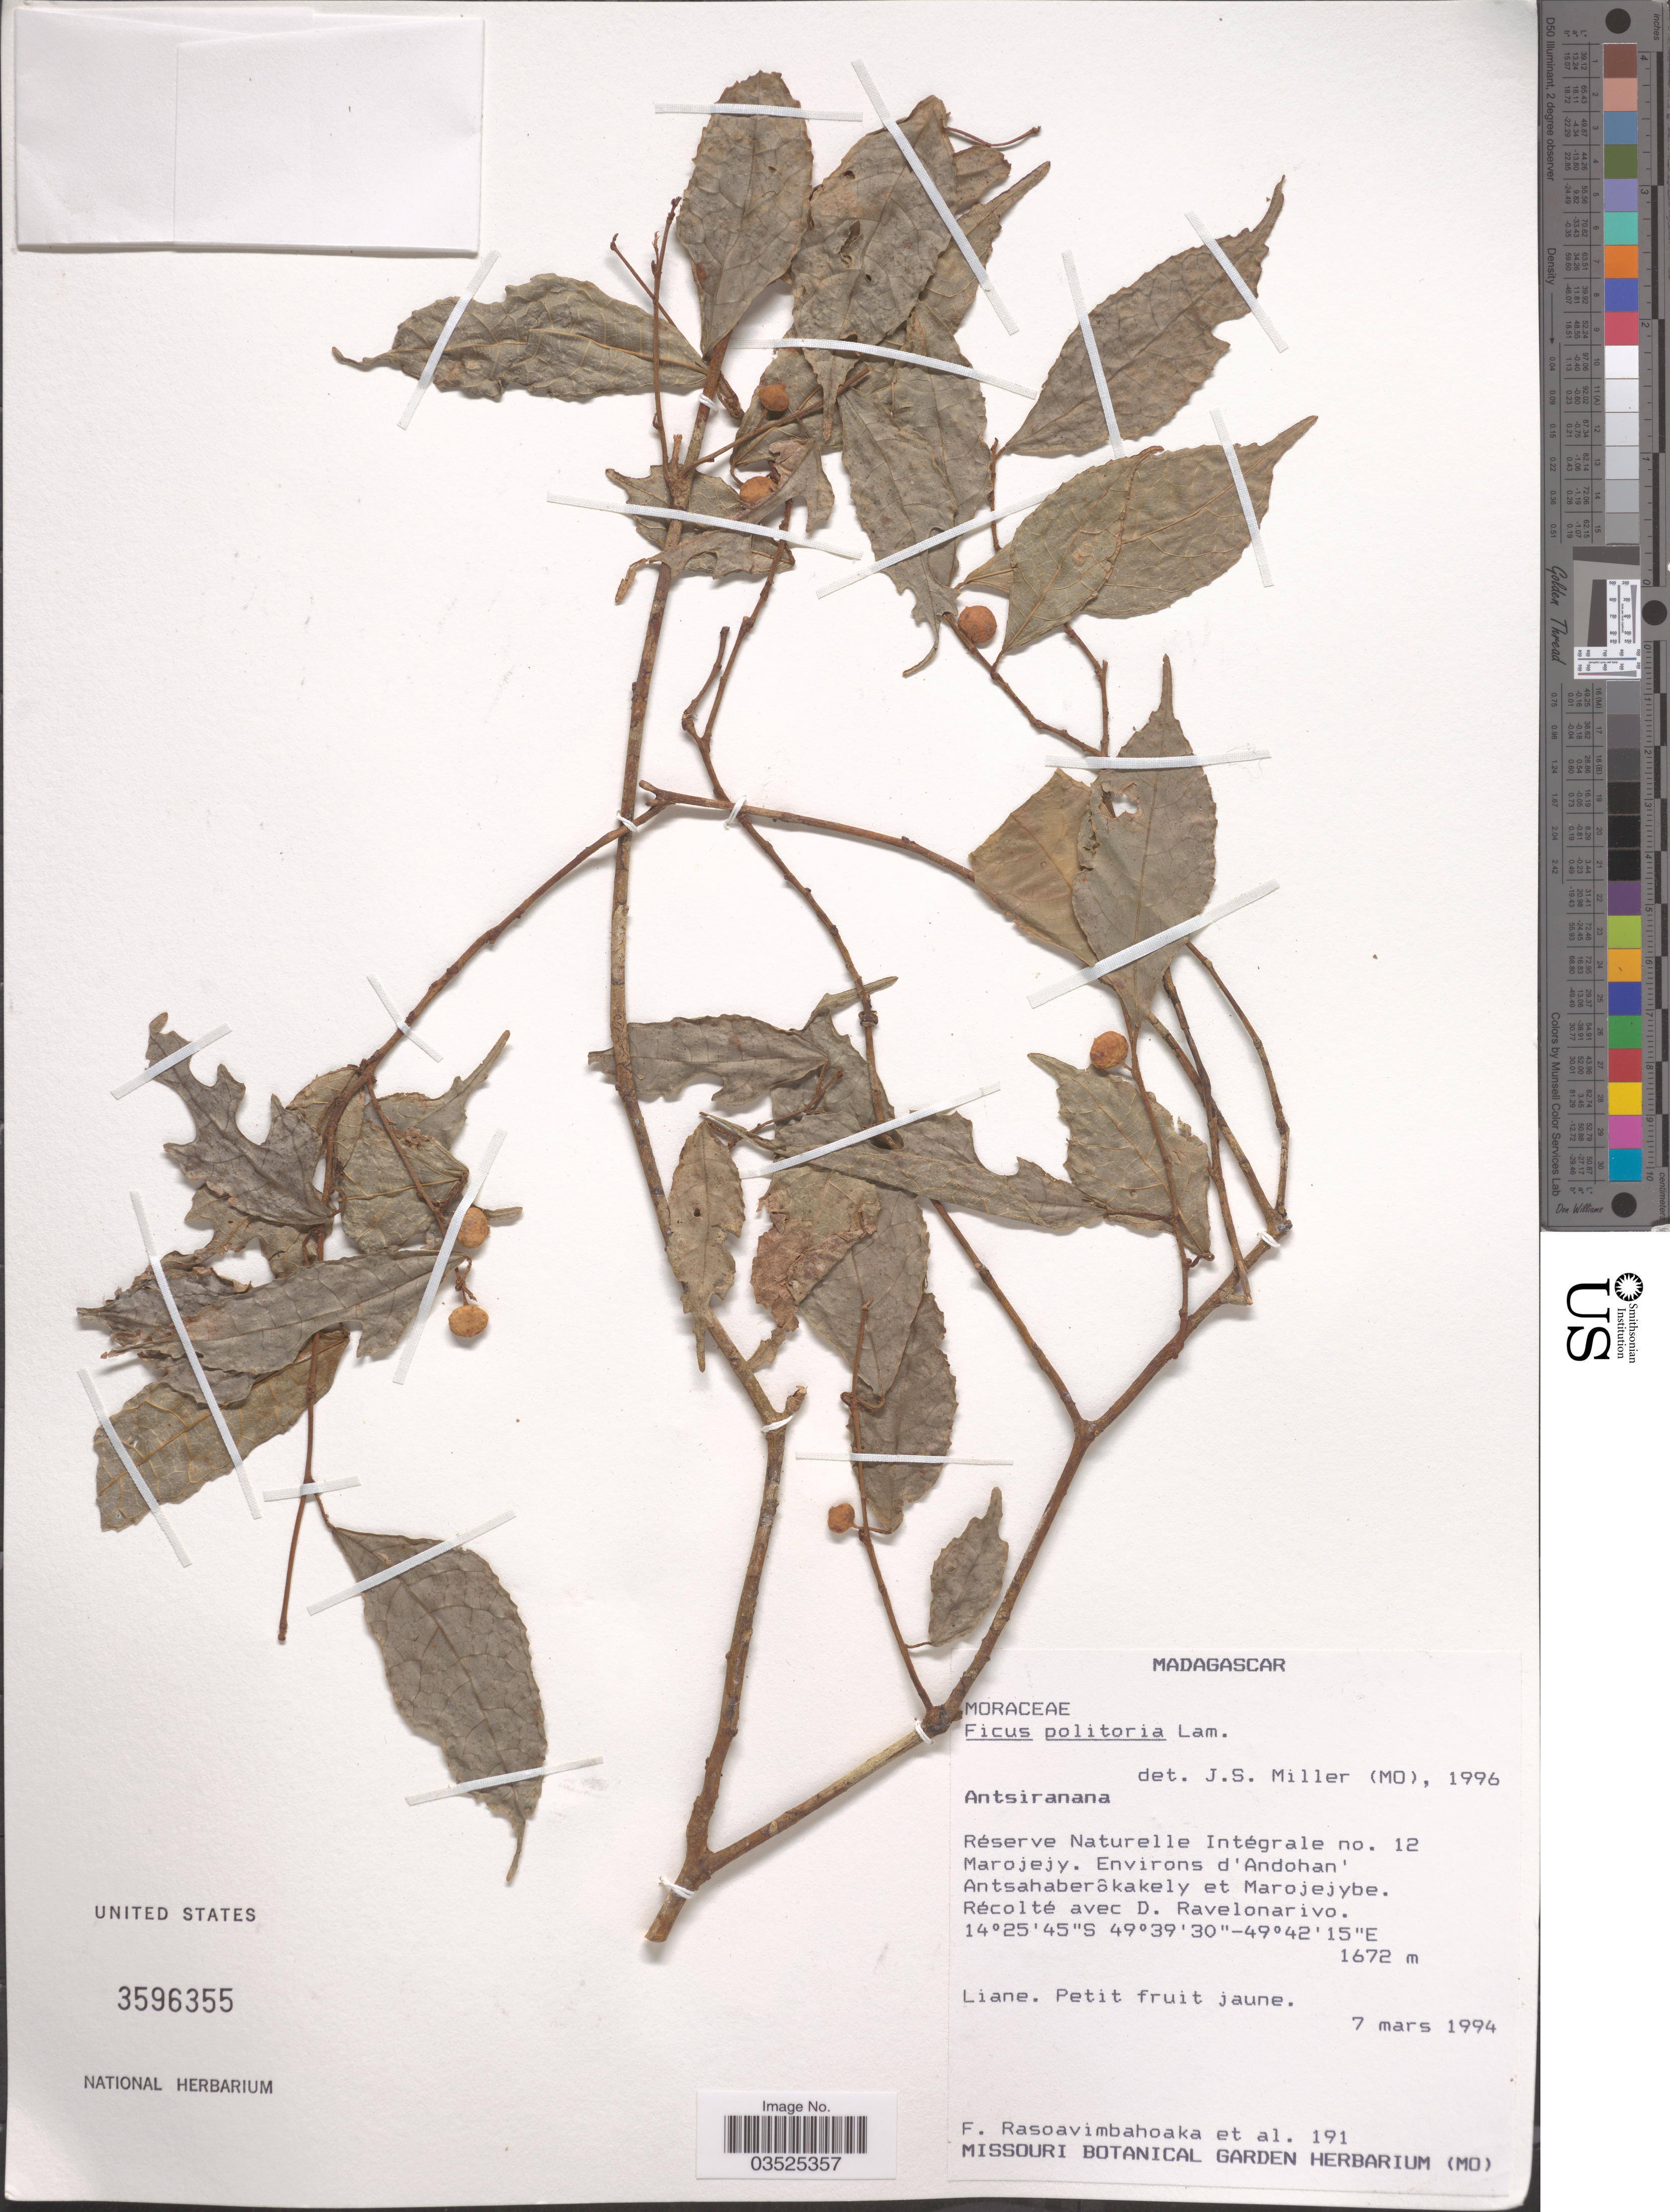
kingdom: Plantae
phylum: Tracheophyta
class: Magnoliopsida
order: Rosales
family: Moraceae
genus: Ficus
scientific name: Ficus politoria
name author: Lam.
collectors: F. Rasoavimbahoaka & D. Ravelonarivo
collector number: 191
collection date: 1994-03-07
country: Madagascar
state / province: Sava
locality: Réserve Naturelle Intégrale no. 12 Marojejy. Environs d'Andohan' Antsahaberôkakely et Marojejybe.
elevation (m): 1672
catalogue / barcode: US 3596355